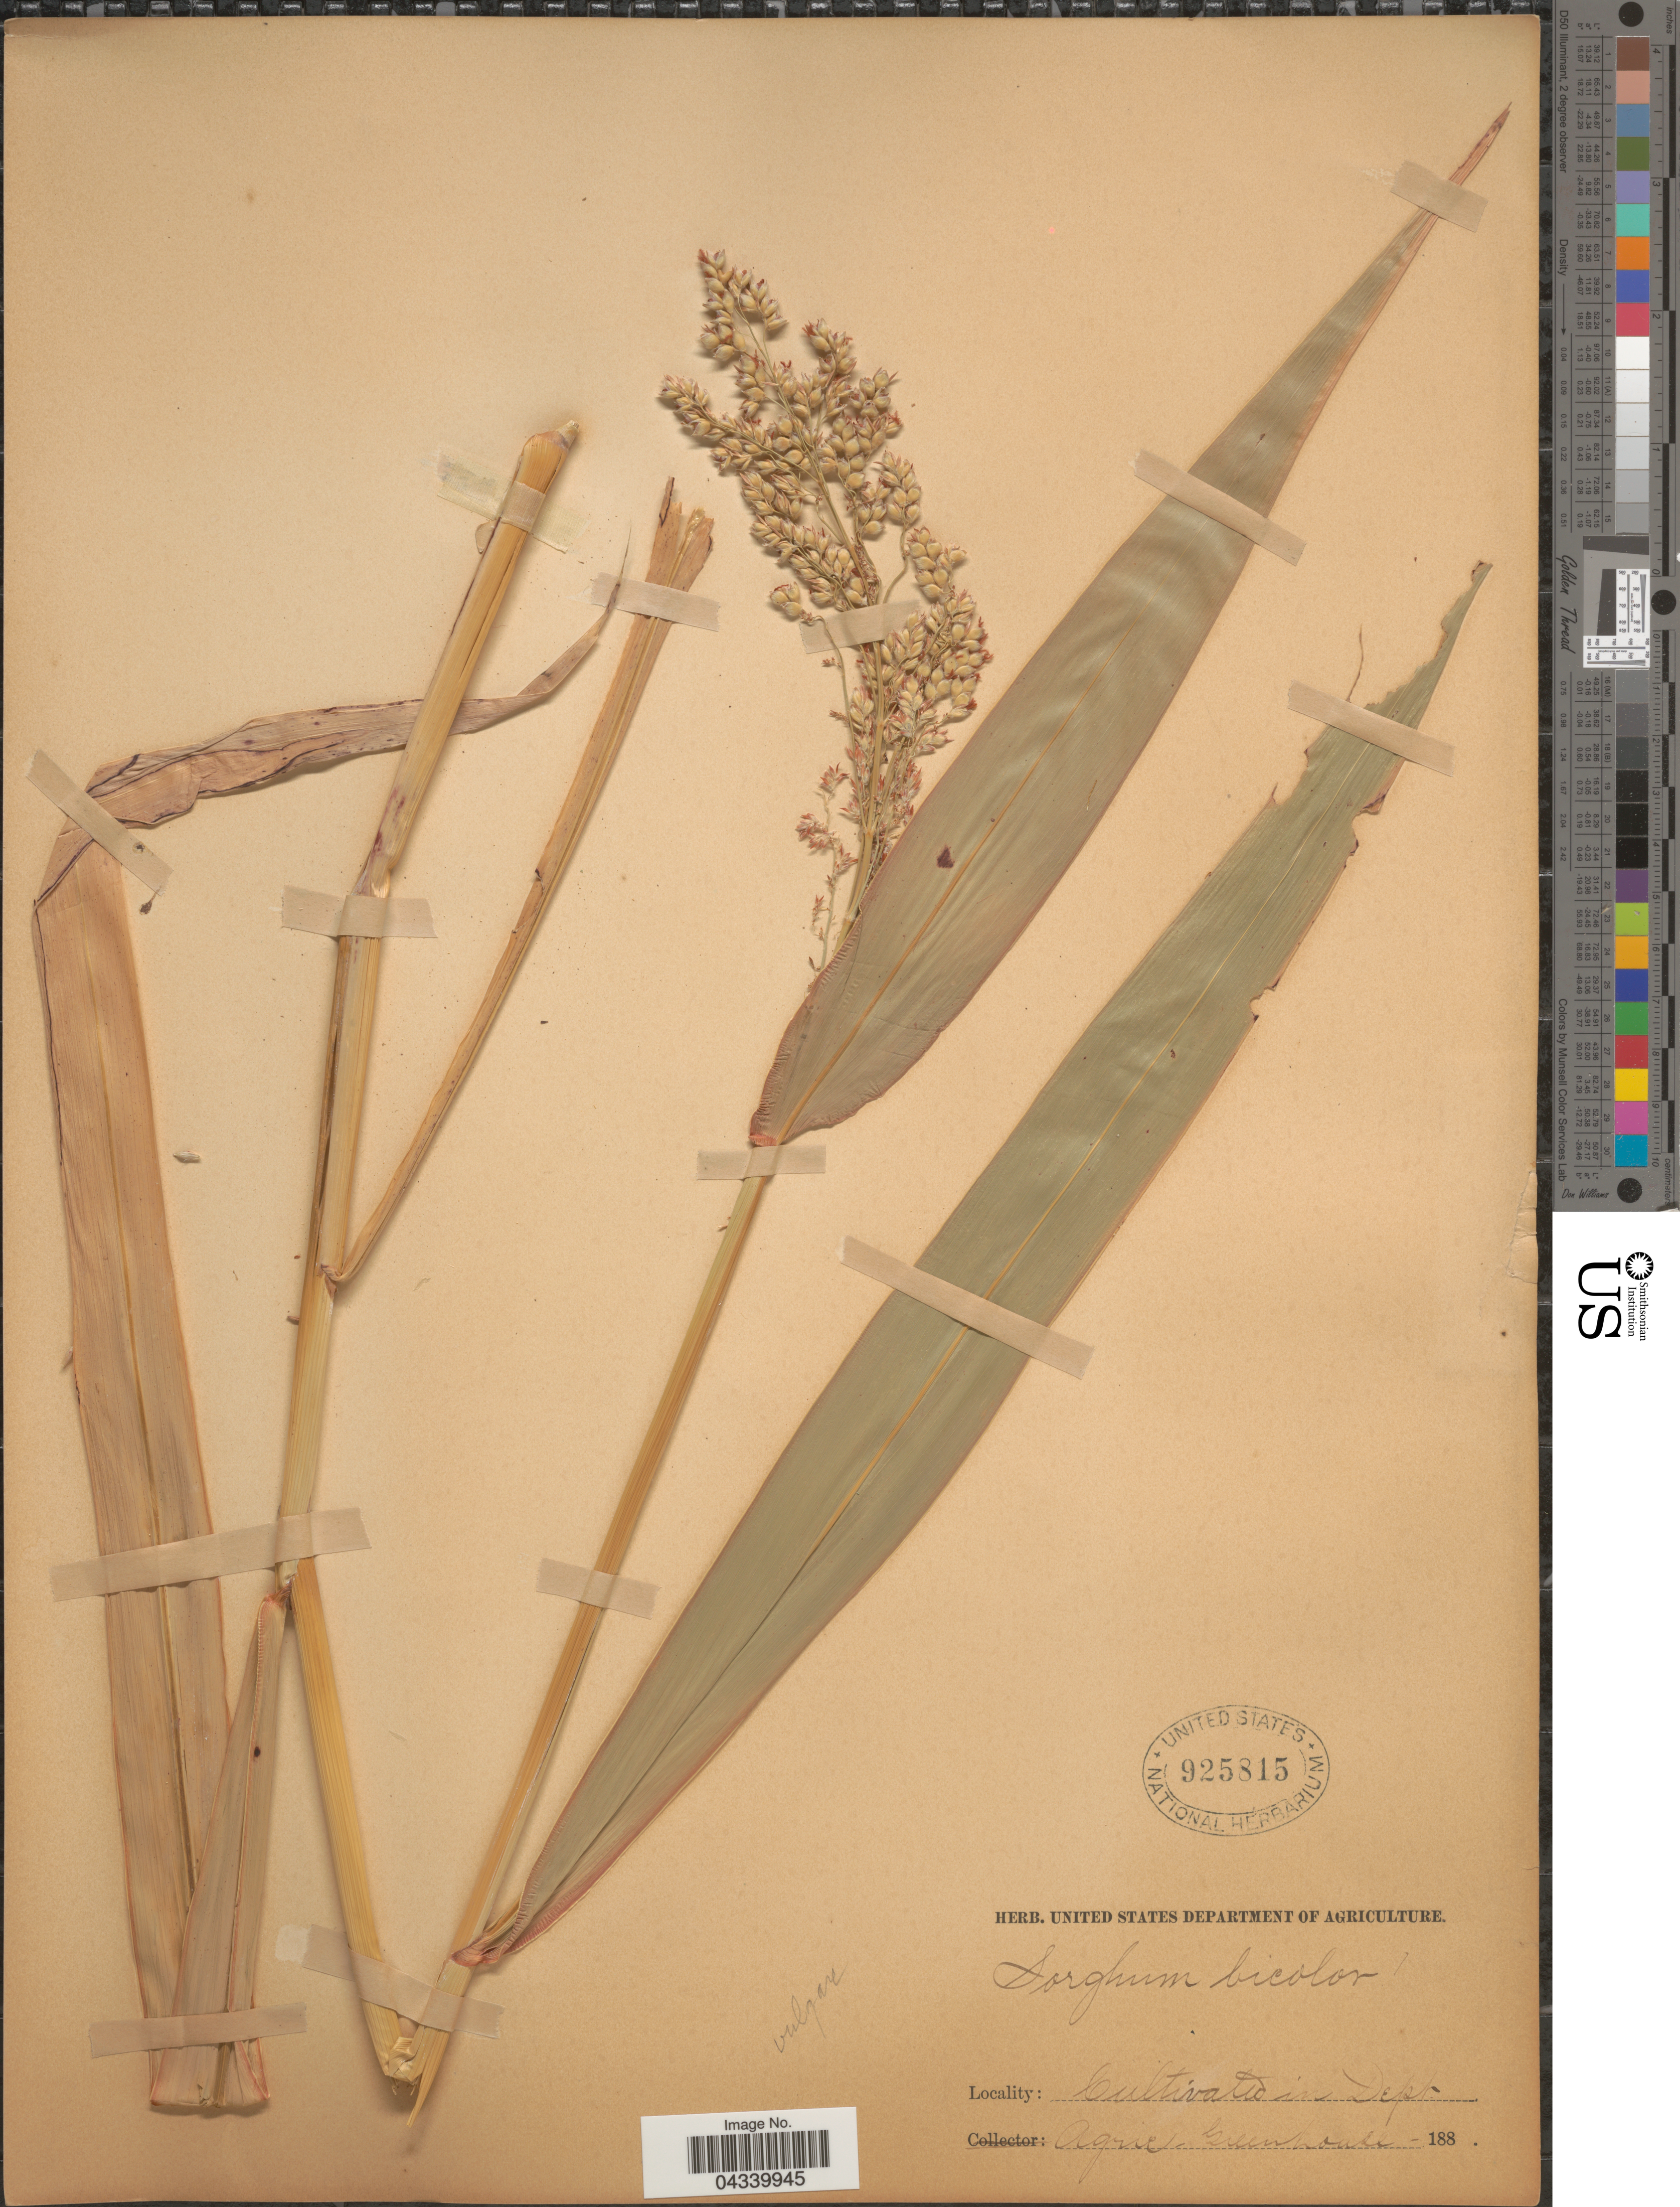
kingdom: Plantae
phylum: Tracheophyta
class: Liliopsida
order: Poales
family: Poaceae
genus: Sorghum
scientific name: Sorghum bicolor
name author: (L.) Moench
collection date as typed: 188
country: United States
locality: In Dept. Agric. Greenhouse.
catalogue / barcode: US 925815